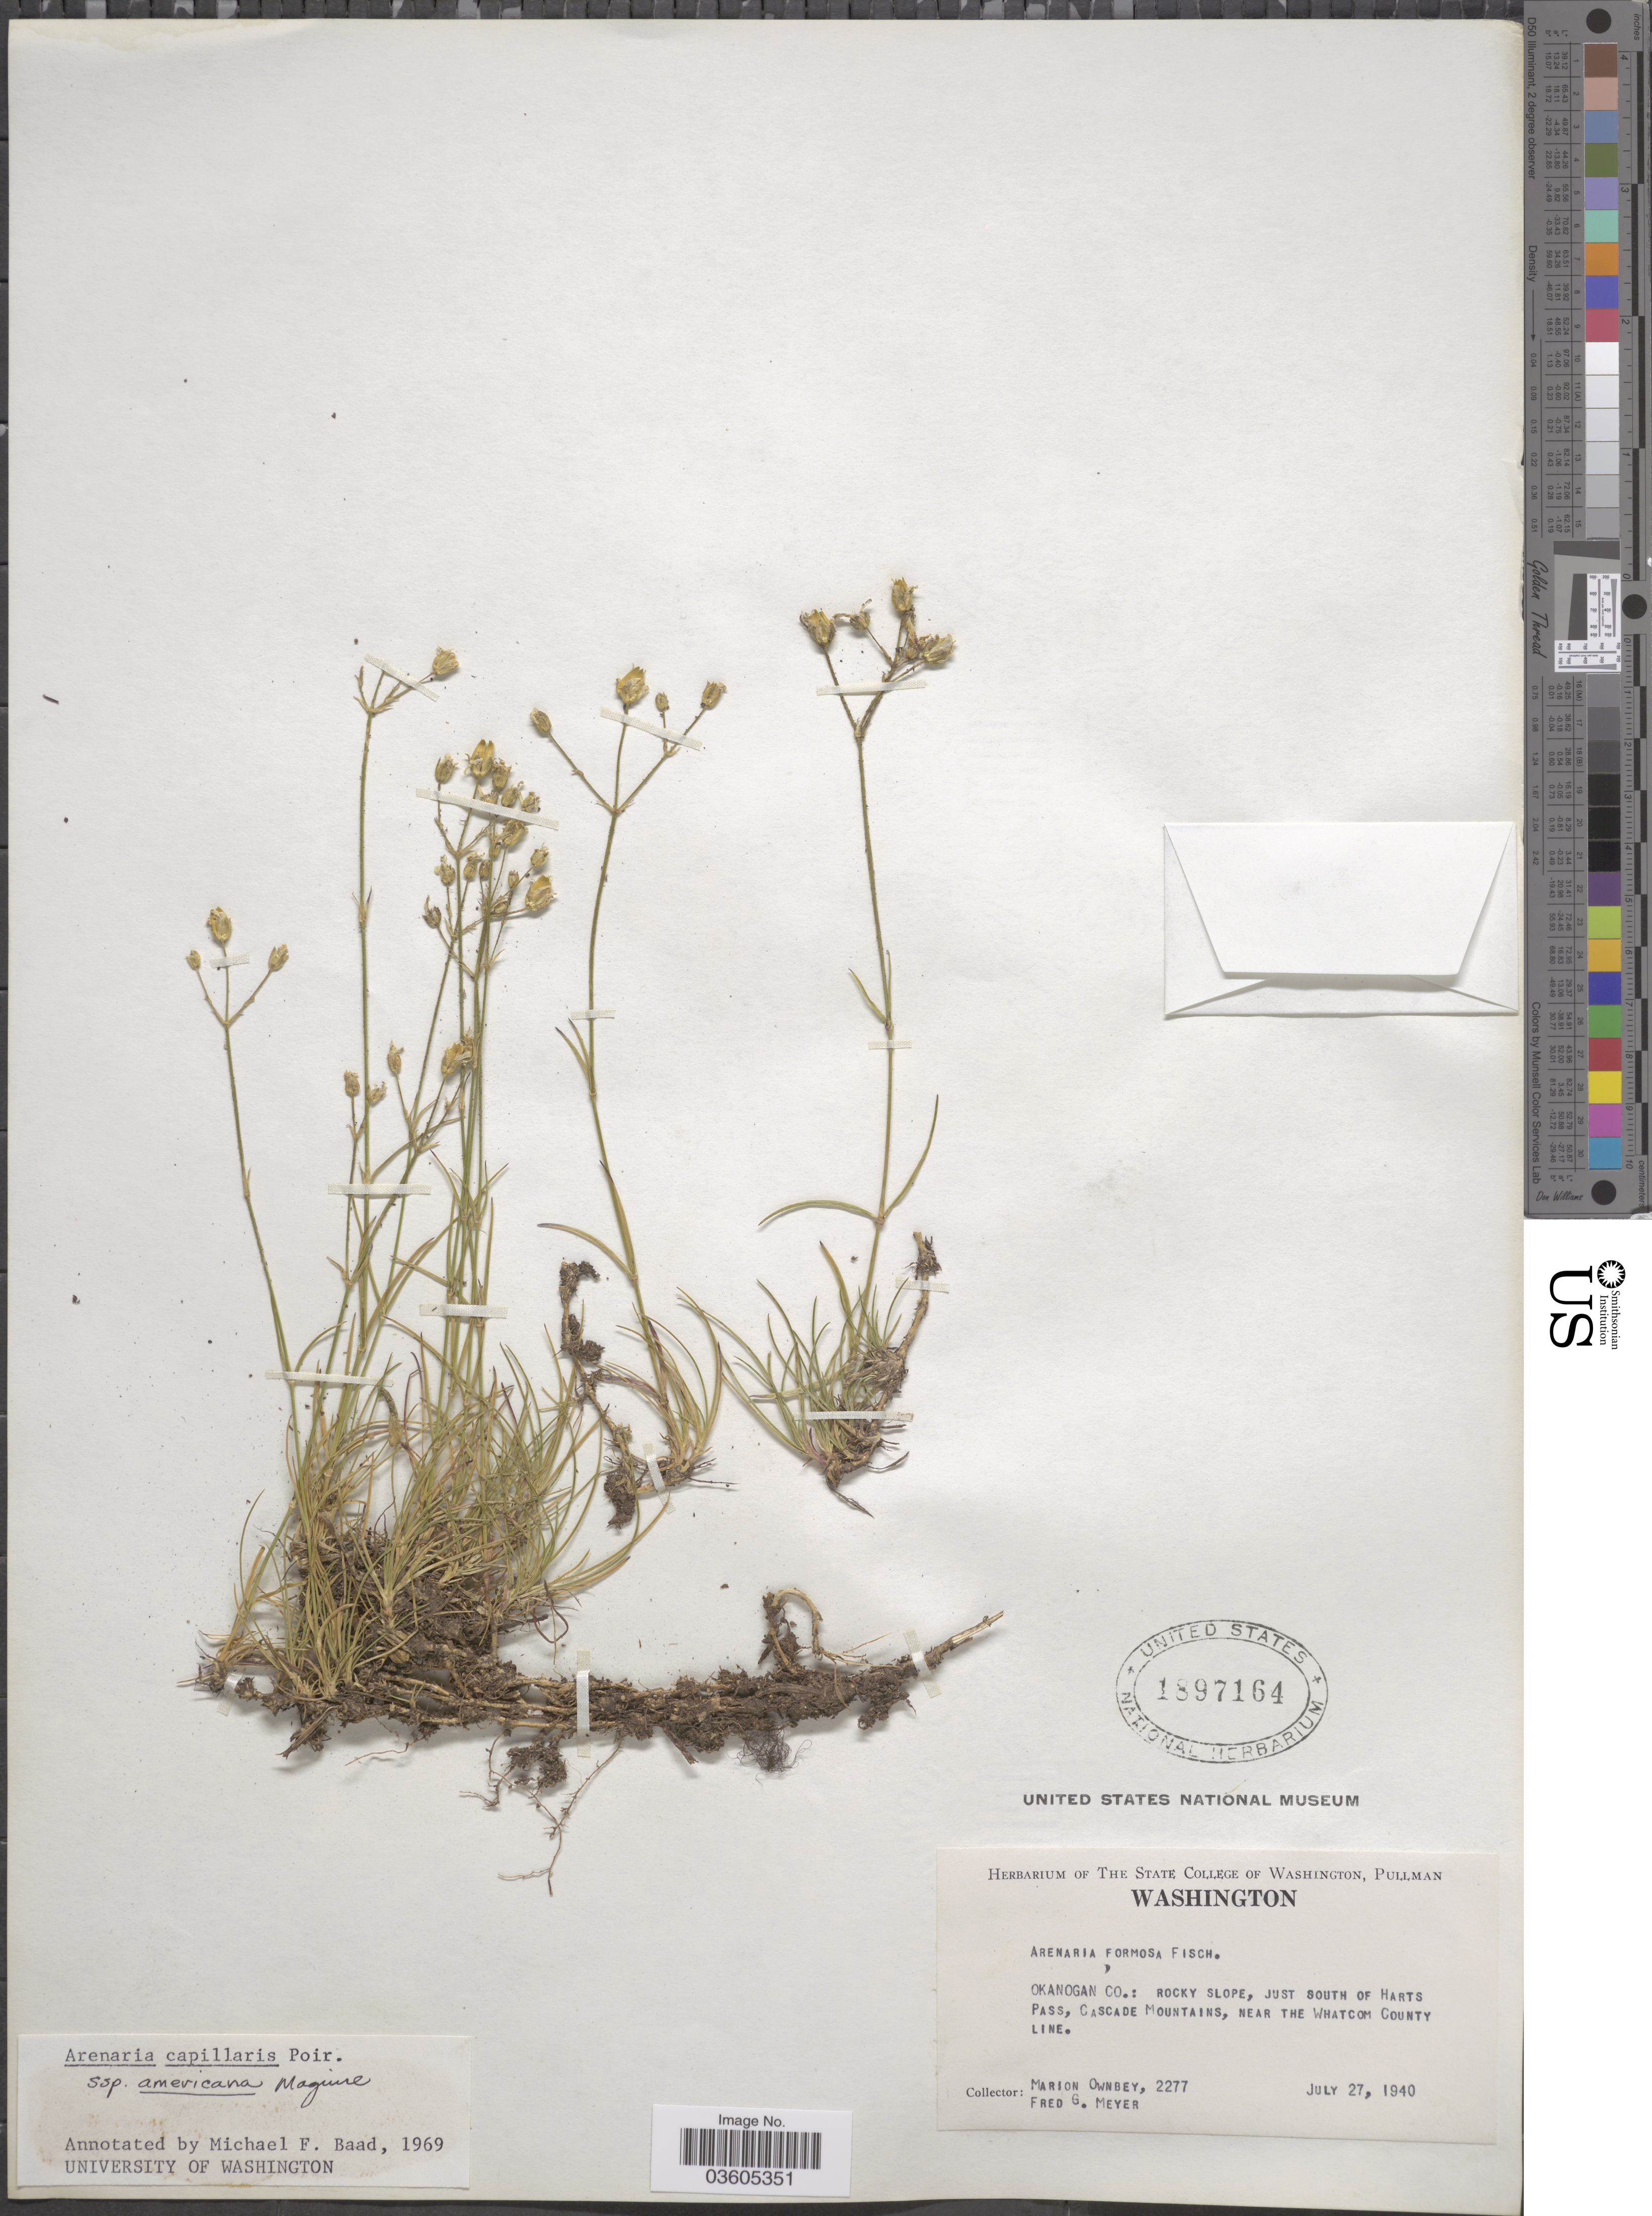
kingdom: Plantae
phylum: Tracheophyta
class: Magnoliopsida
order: Caryophyllales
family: Caryophyllaceae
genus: Eremogone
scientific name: Eremogone capillaris var. americana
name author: (Maguire) R.L. Hartm. & Rabeler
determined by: U.S. National Herbarium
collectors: M. Ownbey & F. Meyer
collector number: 2277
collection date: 1940-07-27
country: United States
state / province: Washington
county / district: Okanogan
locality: Okanogan Co.: rocky slope, just south of Harts Pass, Cascade Mountains, near the Whatcom County line.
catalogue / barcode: US 1897164